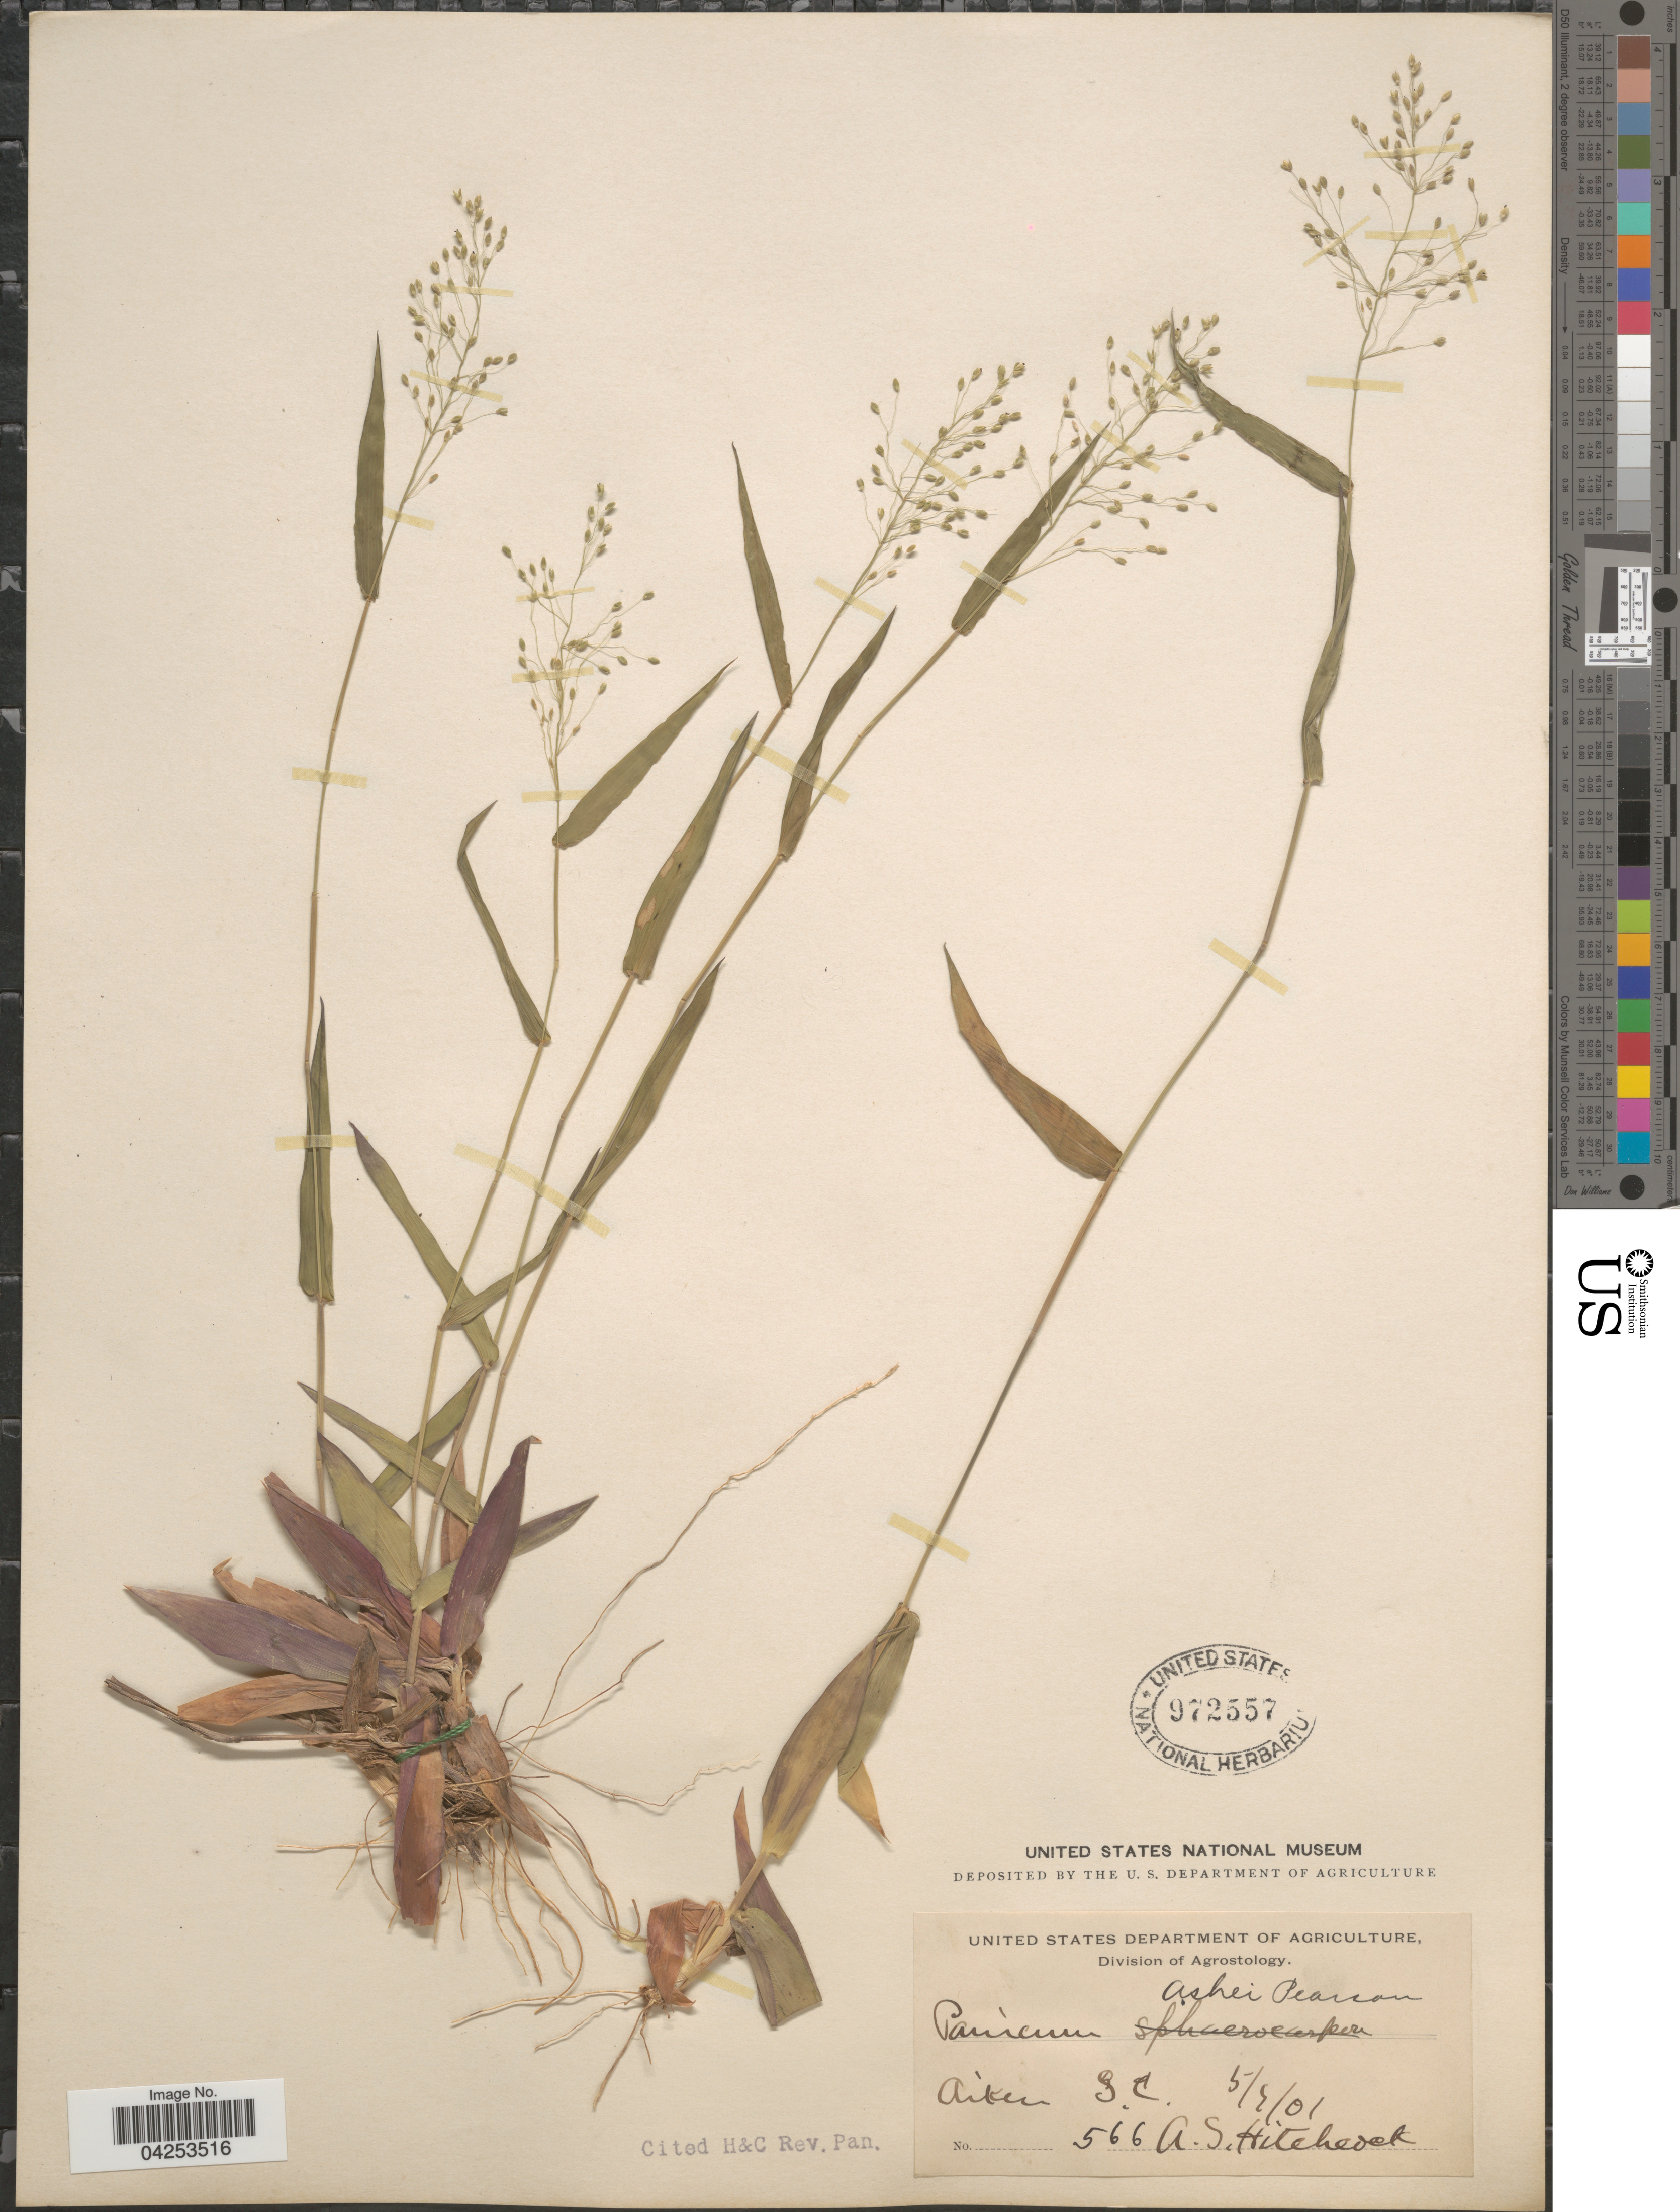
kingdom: Plantae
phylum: Tracheophyta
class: Liliopsida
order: Poales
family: Poaceae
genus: Dichanthelium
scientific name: Dichanthelium commutatum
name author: (Schult.) Gould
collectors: A. S. Hitchcock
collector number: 566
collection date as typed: Transcribed d/m/y: 5/9/1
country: United States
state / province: South Carolina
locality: Aiken.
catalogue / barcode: US 972557